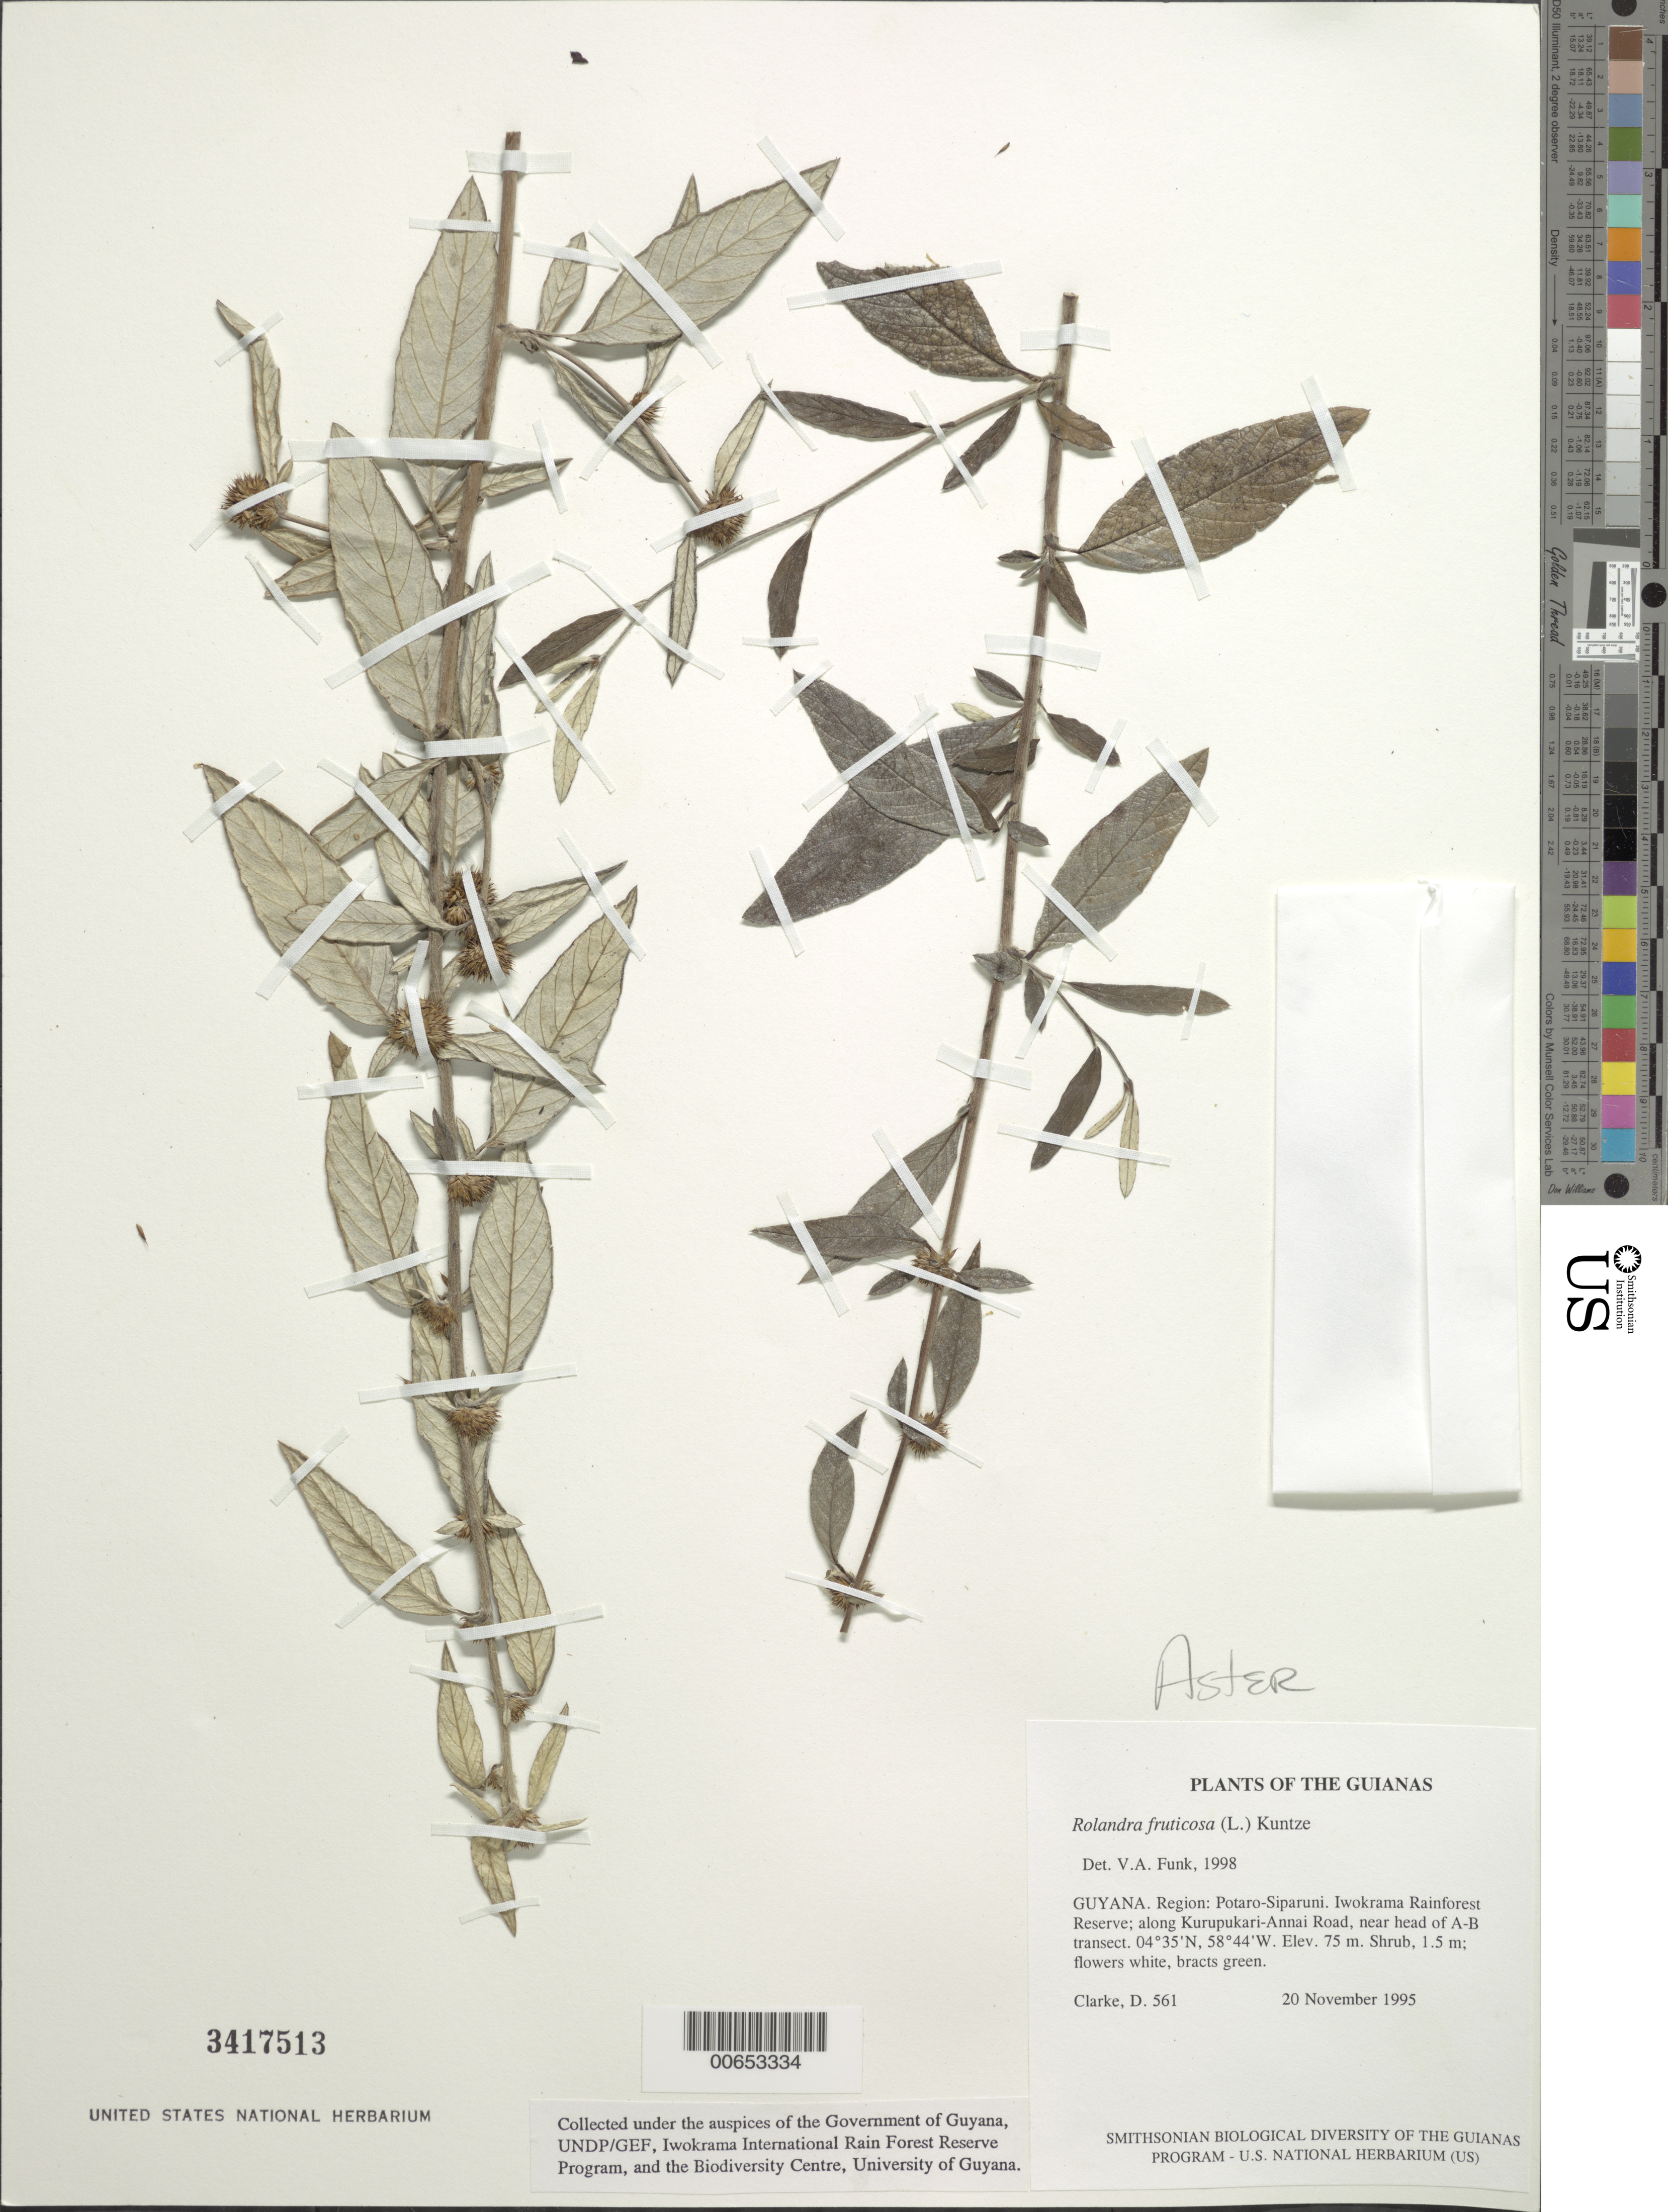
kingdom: Plantae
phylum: Tracheophyta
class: Magnoliopsida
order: Asterales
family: Asteraceae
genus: Rolandra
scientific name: Rolandra fruticosa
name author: (L.) Kuntze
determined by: Funk, Vicki A., (BOT), Smithsonian Institution - National Museum of Natural History (UNITED STATES)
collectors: H. D. Clarke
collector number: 561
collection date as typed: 20 November 1995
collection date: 1995-11-20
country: Guyana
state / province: Potaro-Siparuni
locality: Iwokrama Rainforest Reserve; along Kurupukari-Annai Road, near head of A-B transect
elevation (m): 75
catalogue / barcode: US 3417513